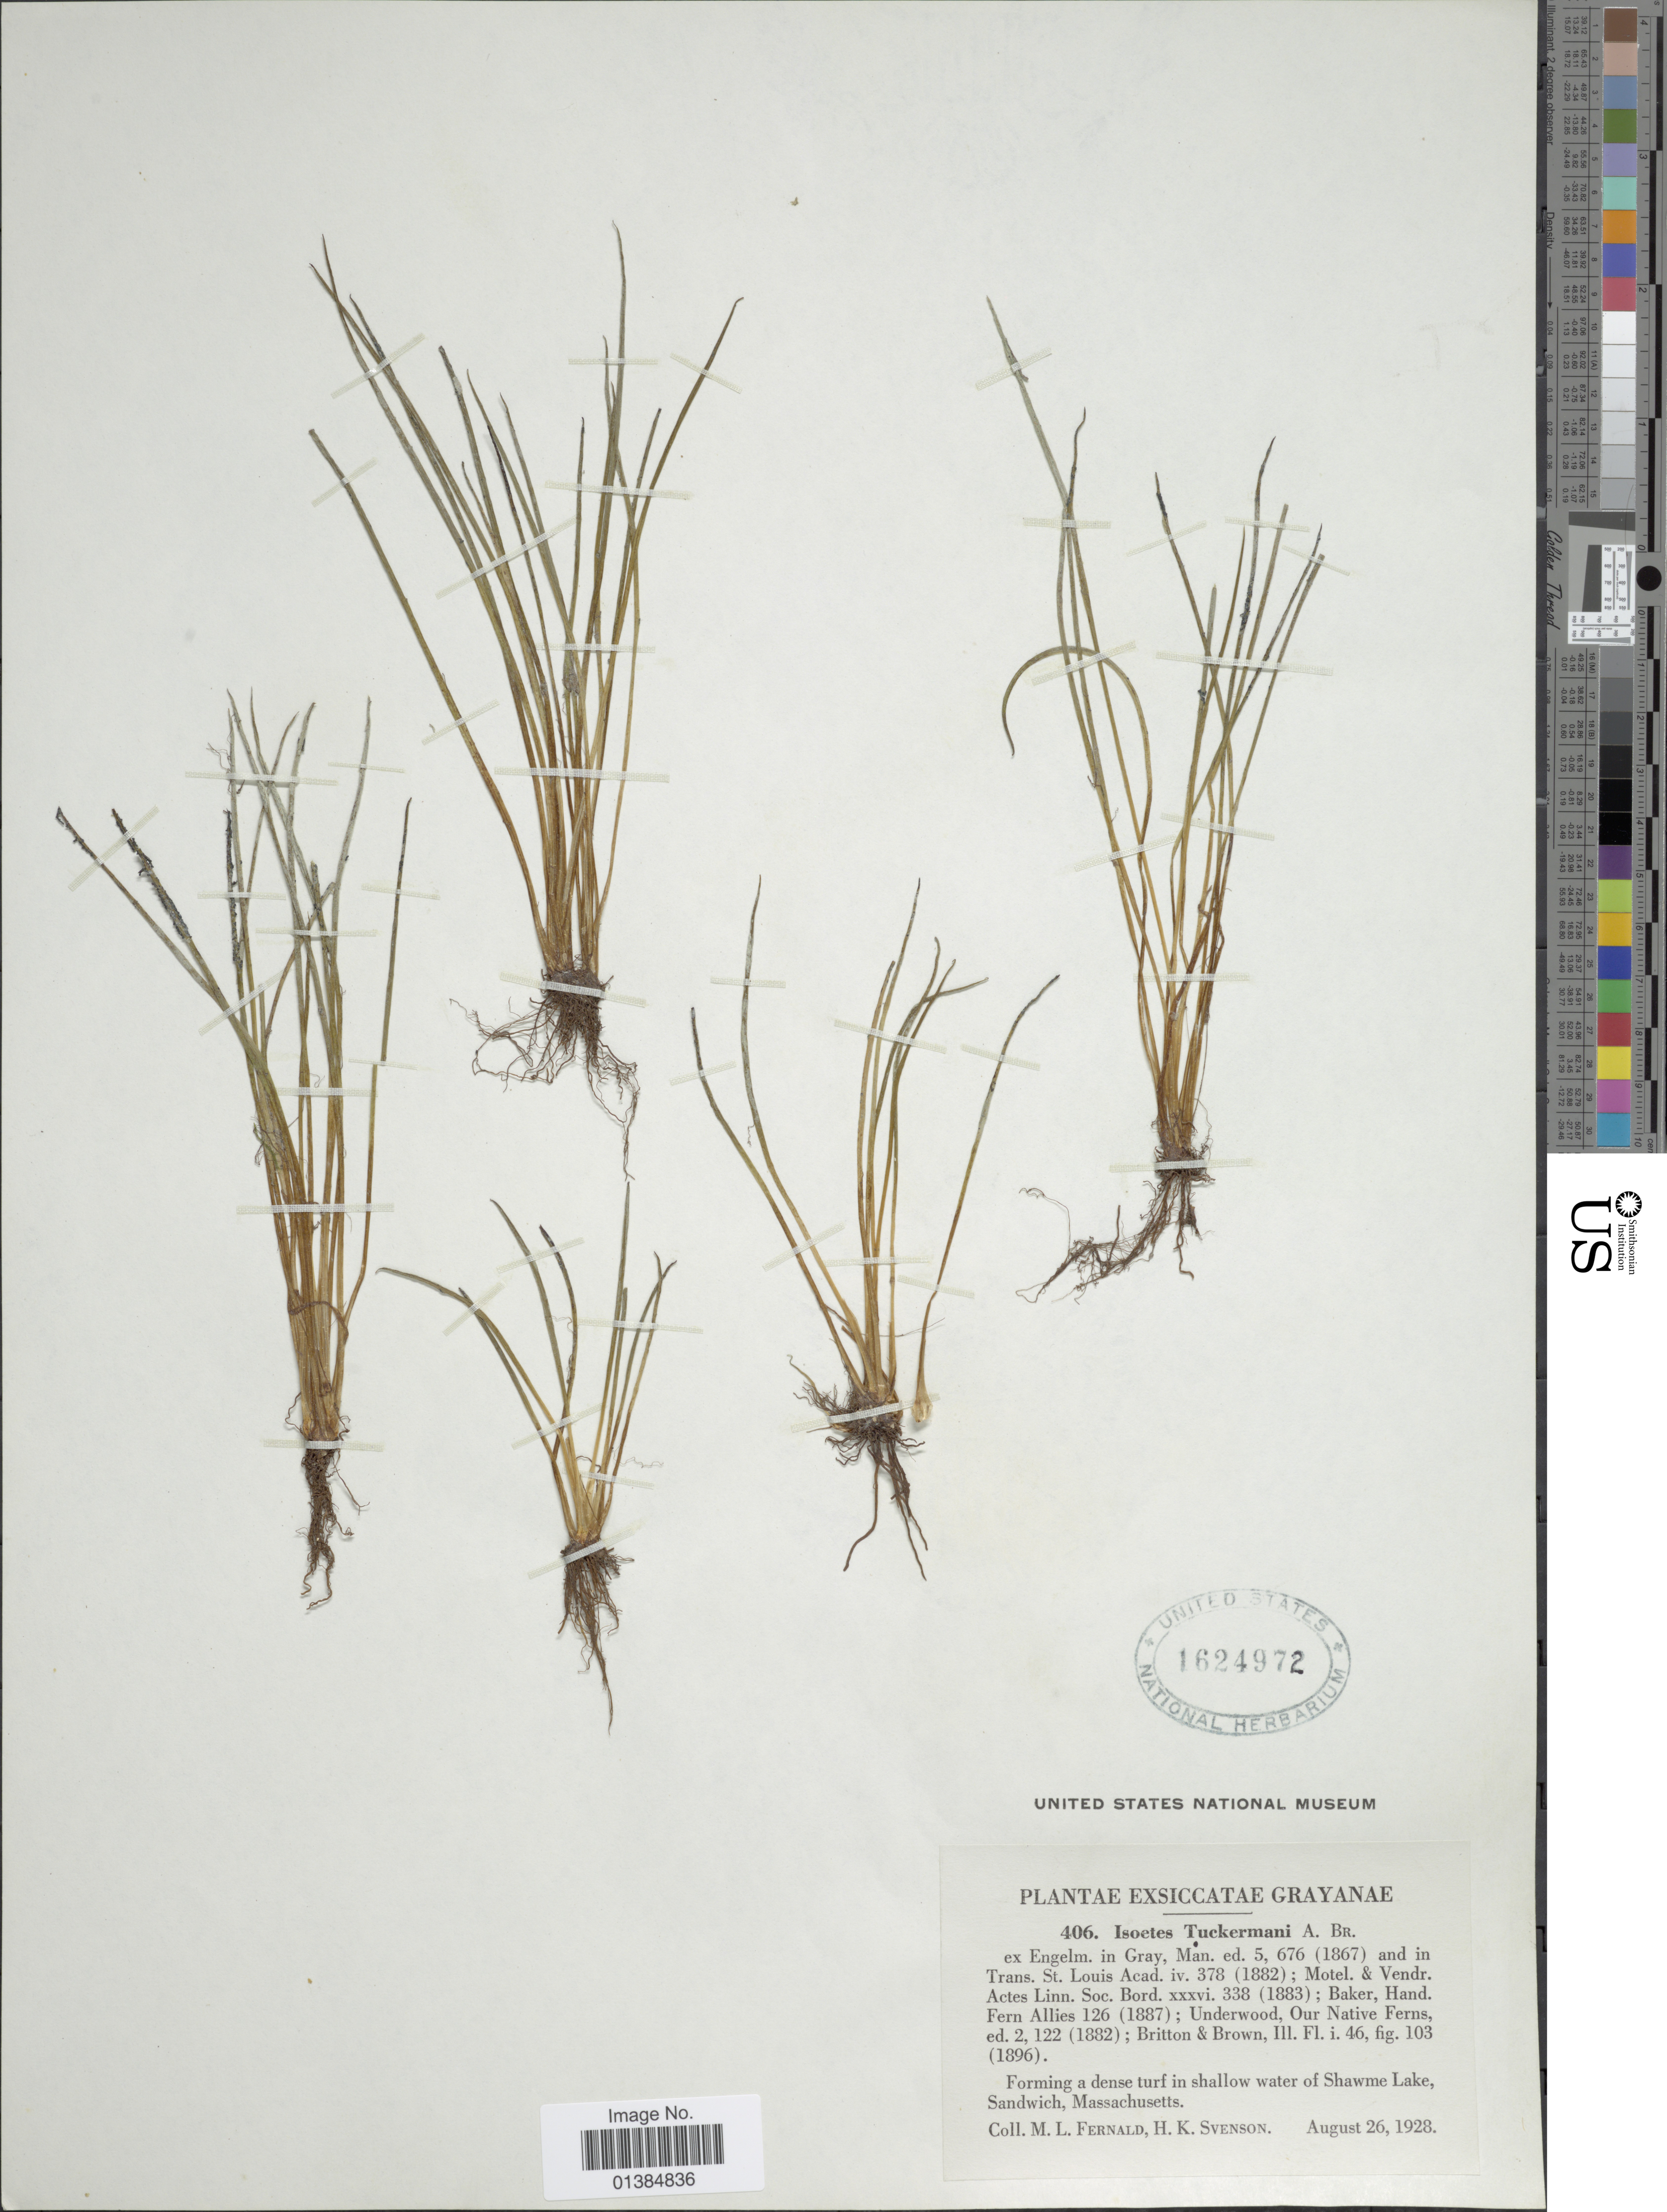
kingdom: Plantae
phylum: Tracheophyta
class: Lycopodiopsida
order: Isoetales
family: Isoetaceae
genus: Isoetes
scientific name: Isoetes tuckermanii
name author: A. Braun ex Engelm.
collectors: M. L. Fernald & H. K. Svenson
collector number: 406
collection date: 1928-08-26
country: United States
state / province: Massachusetts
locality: Forming a dense turf in shallow water of Shawme Lake, Sandwich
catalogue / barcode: US 1624972